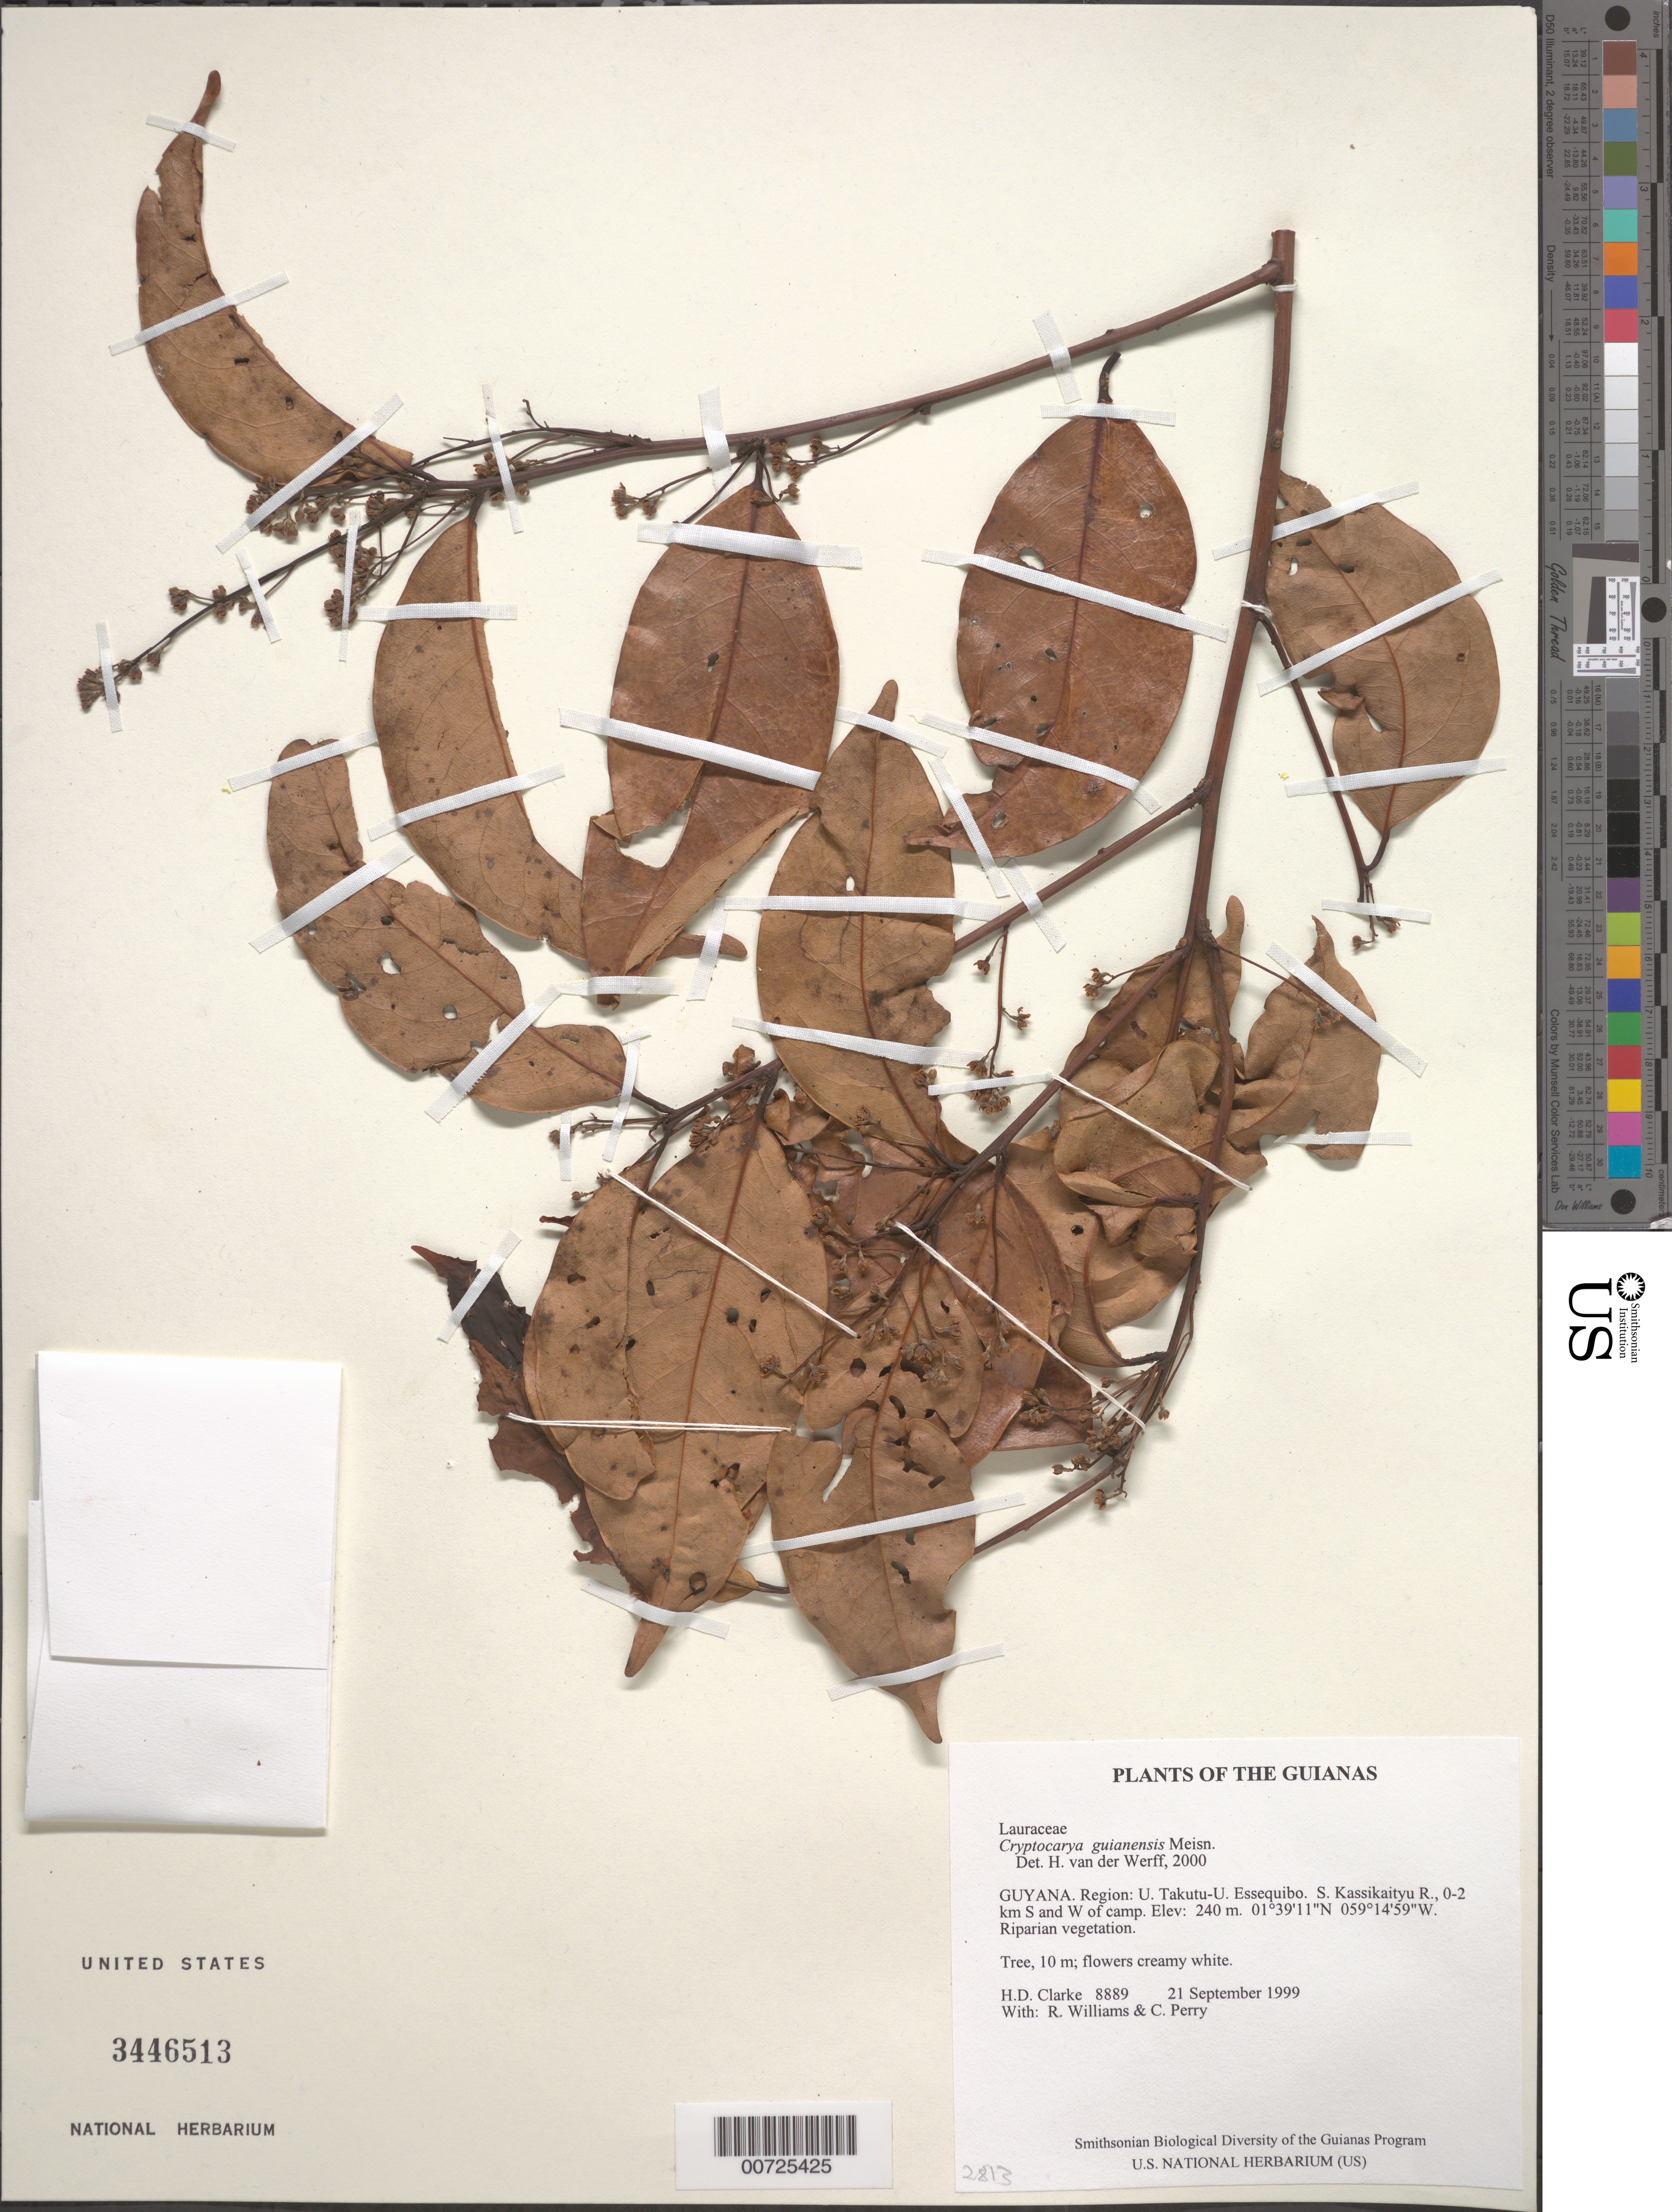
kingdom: Plantae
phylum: Tracheophyta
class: Magnoliopsida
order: Laurales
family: Lauraceae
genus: Cryptocarya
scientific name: Cryptocarya guianensis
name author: Meisn.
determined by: van der Werff, H., (MO), Missouri Botanical Garden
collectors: H. D. Clarke, R. Williams & C. Perry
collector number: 8889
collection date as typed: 21 September 1999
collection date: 1999-09-21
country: Guyana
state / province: U. Takutu-U. Essequibo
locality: S. Kassikaityu R., 0-2 km S and W of camp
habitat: Riparian vegetation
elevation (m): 240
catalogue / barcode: US 3446513